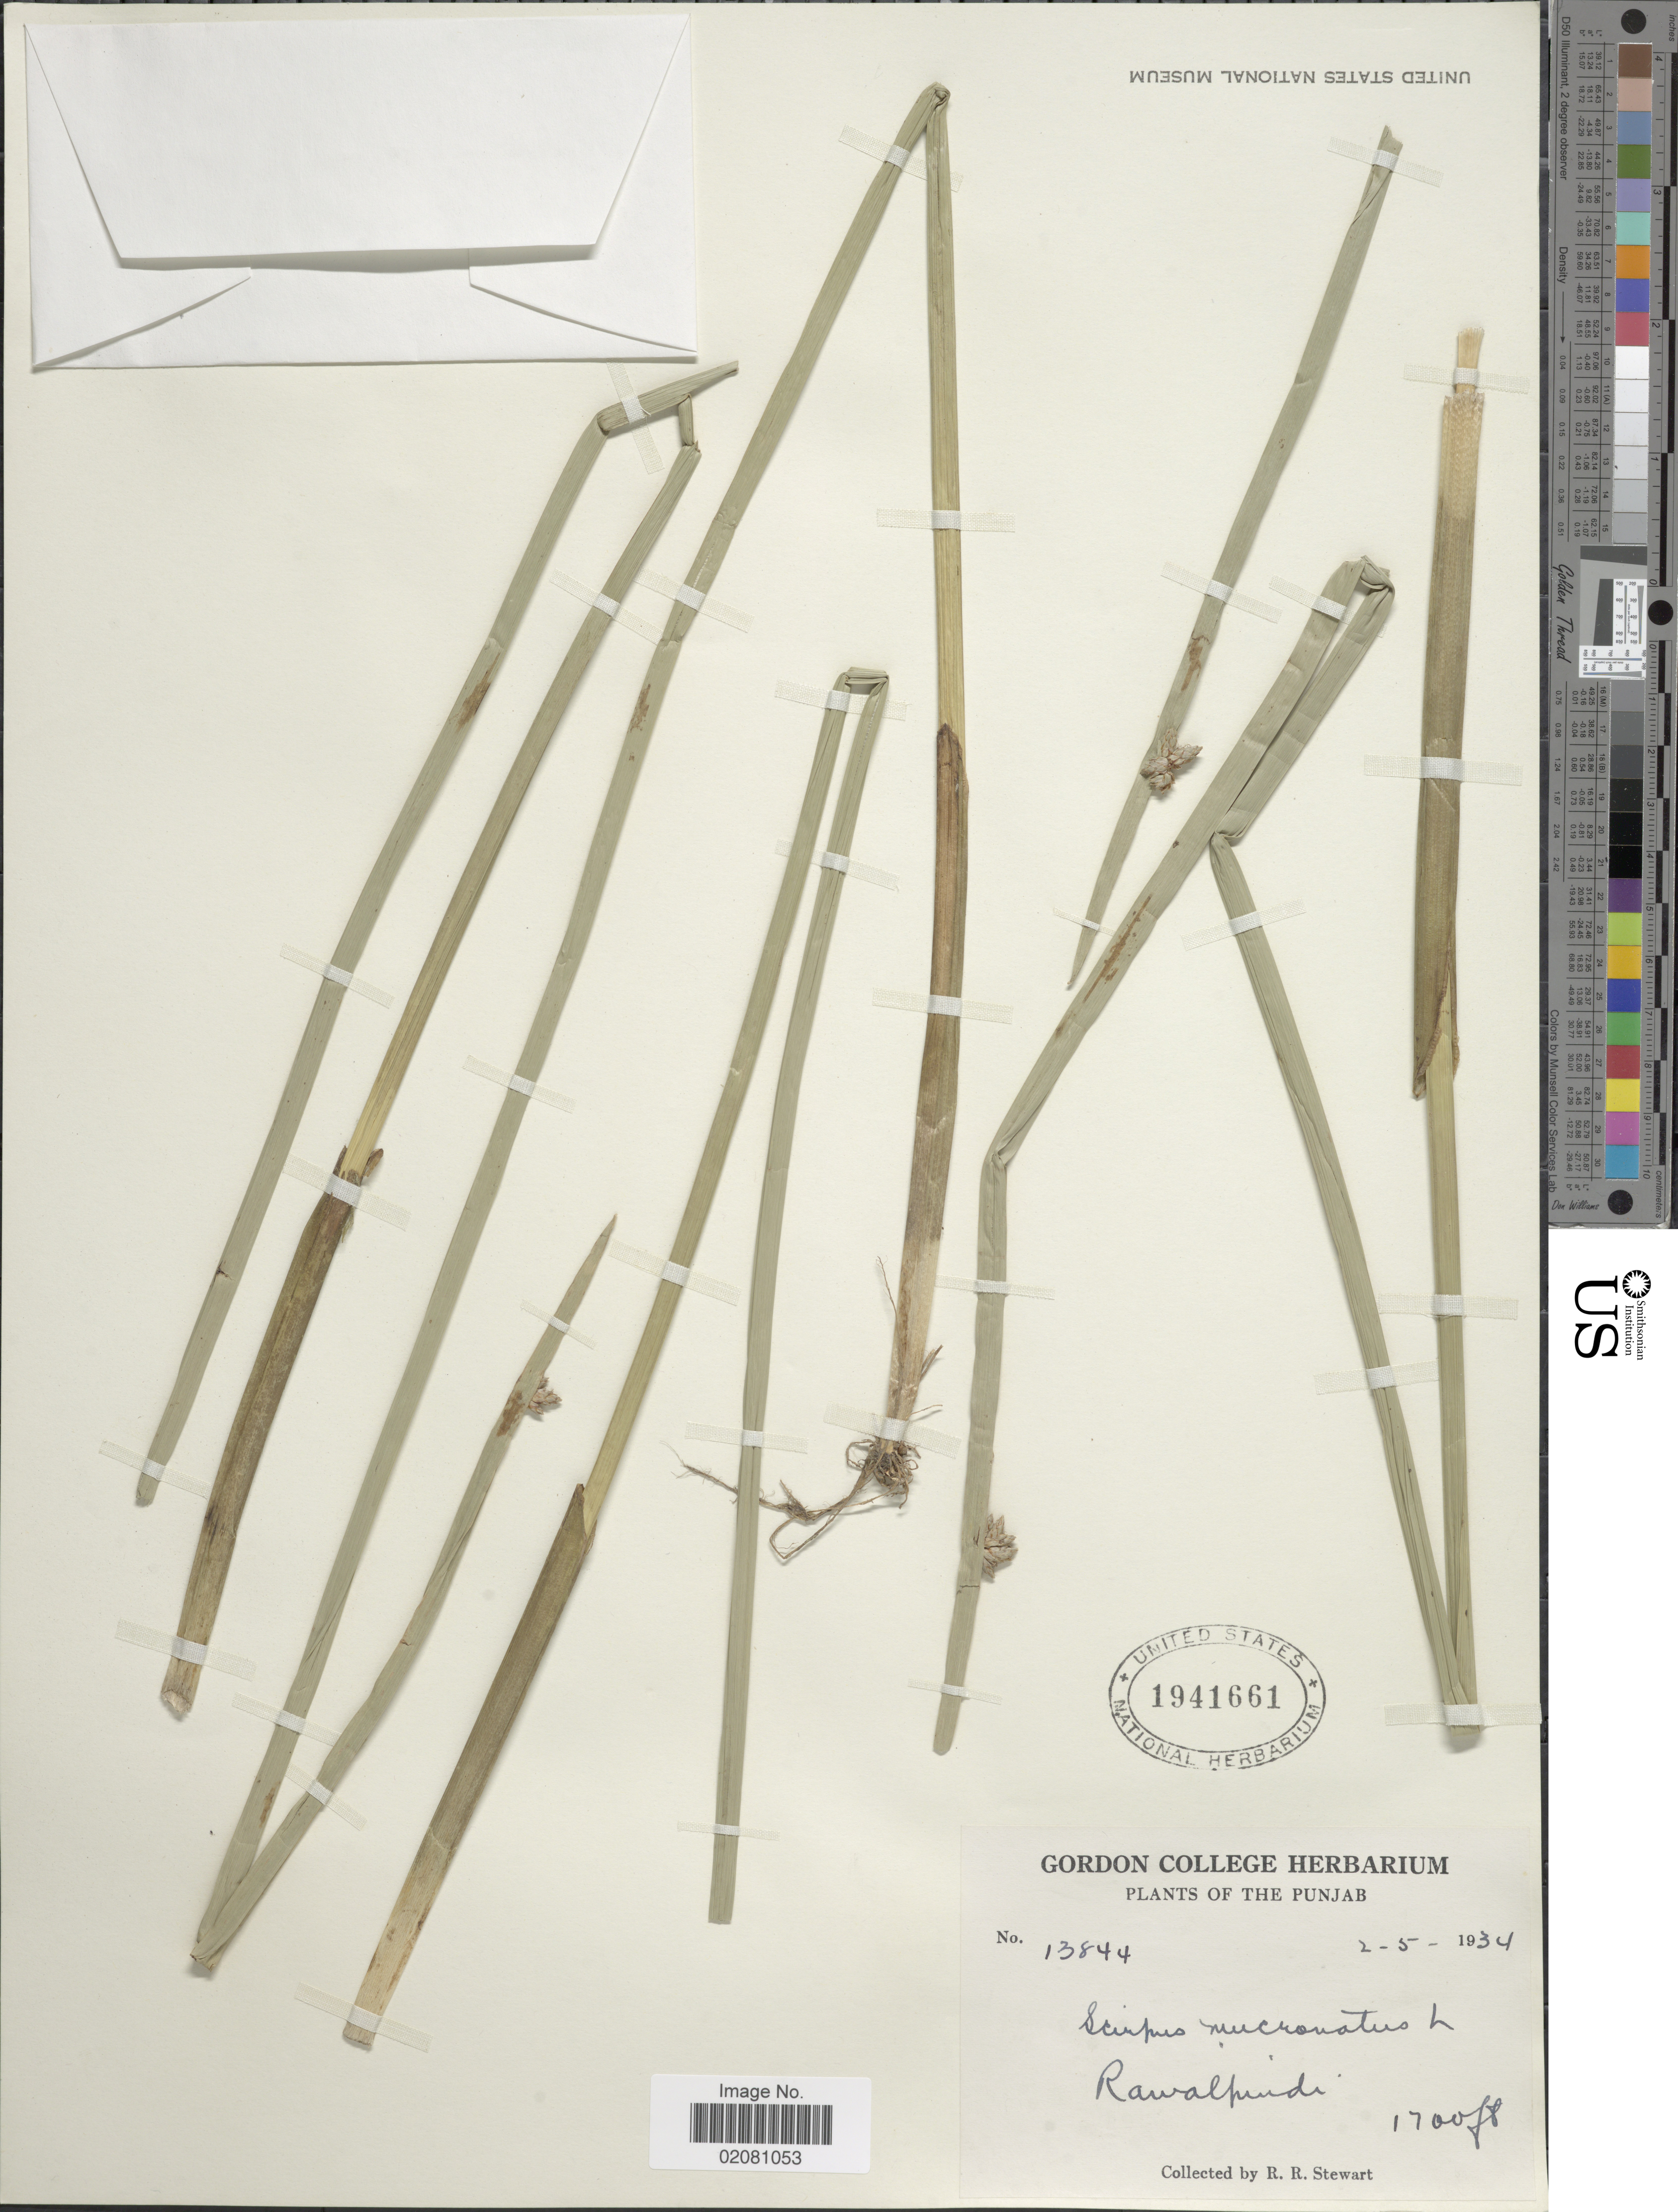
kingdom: Plantae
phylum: Tracheophyta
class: Liliopsida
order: Poales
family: Cyperaceae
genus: Schoenoplectus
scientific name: Schoenoplectus mucronatus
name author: (L.) Palla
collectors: R. R. Stewart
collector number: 13844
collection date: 1934-05-02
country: Pakistan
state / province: Punjab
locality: Rawalpindi.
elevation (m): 518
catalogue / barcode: US 1941661